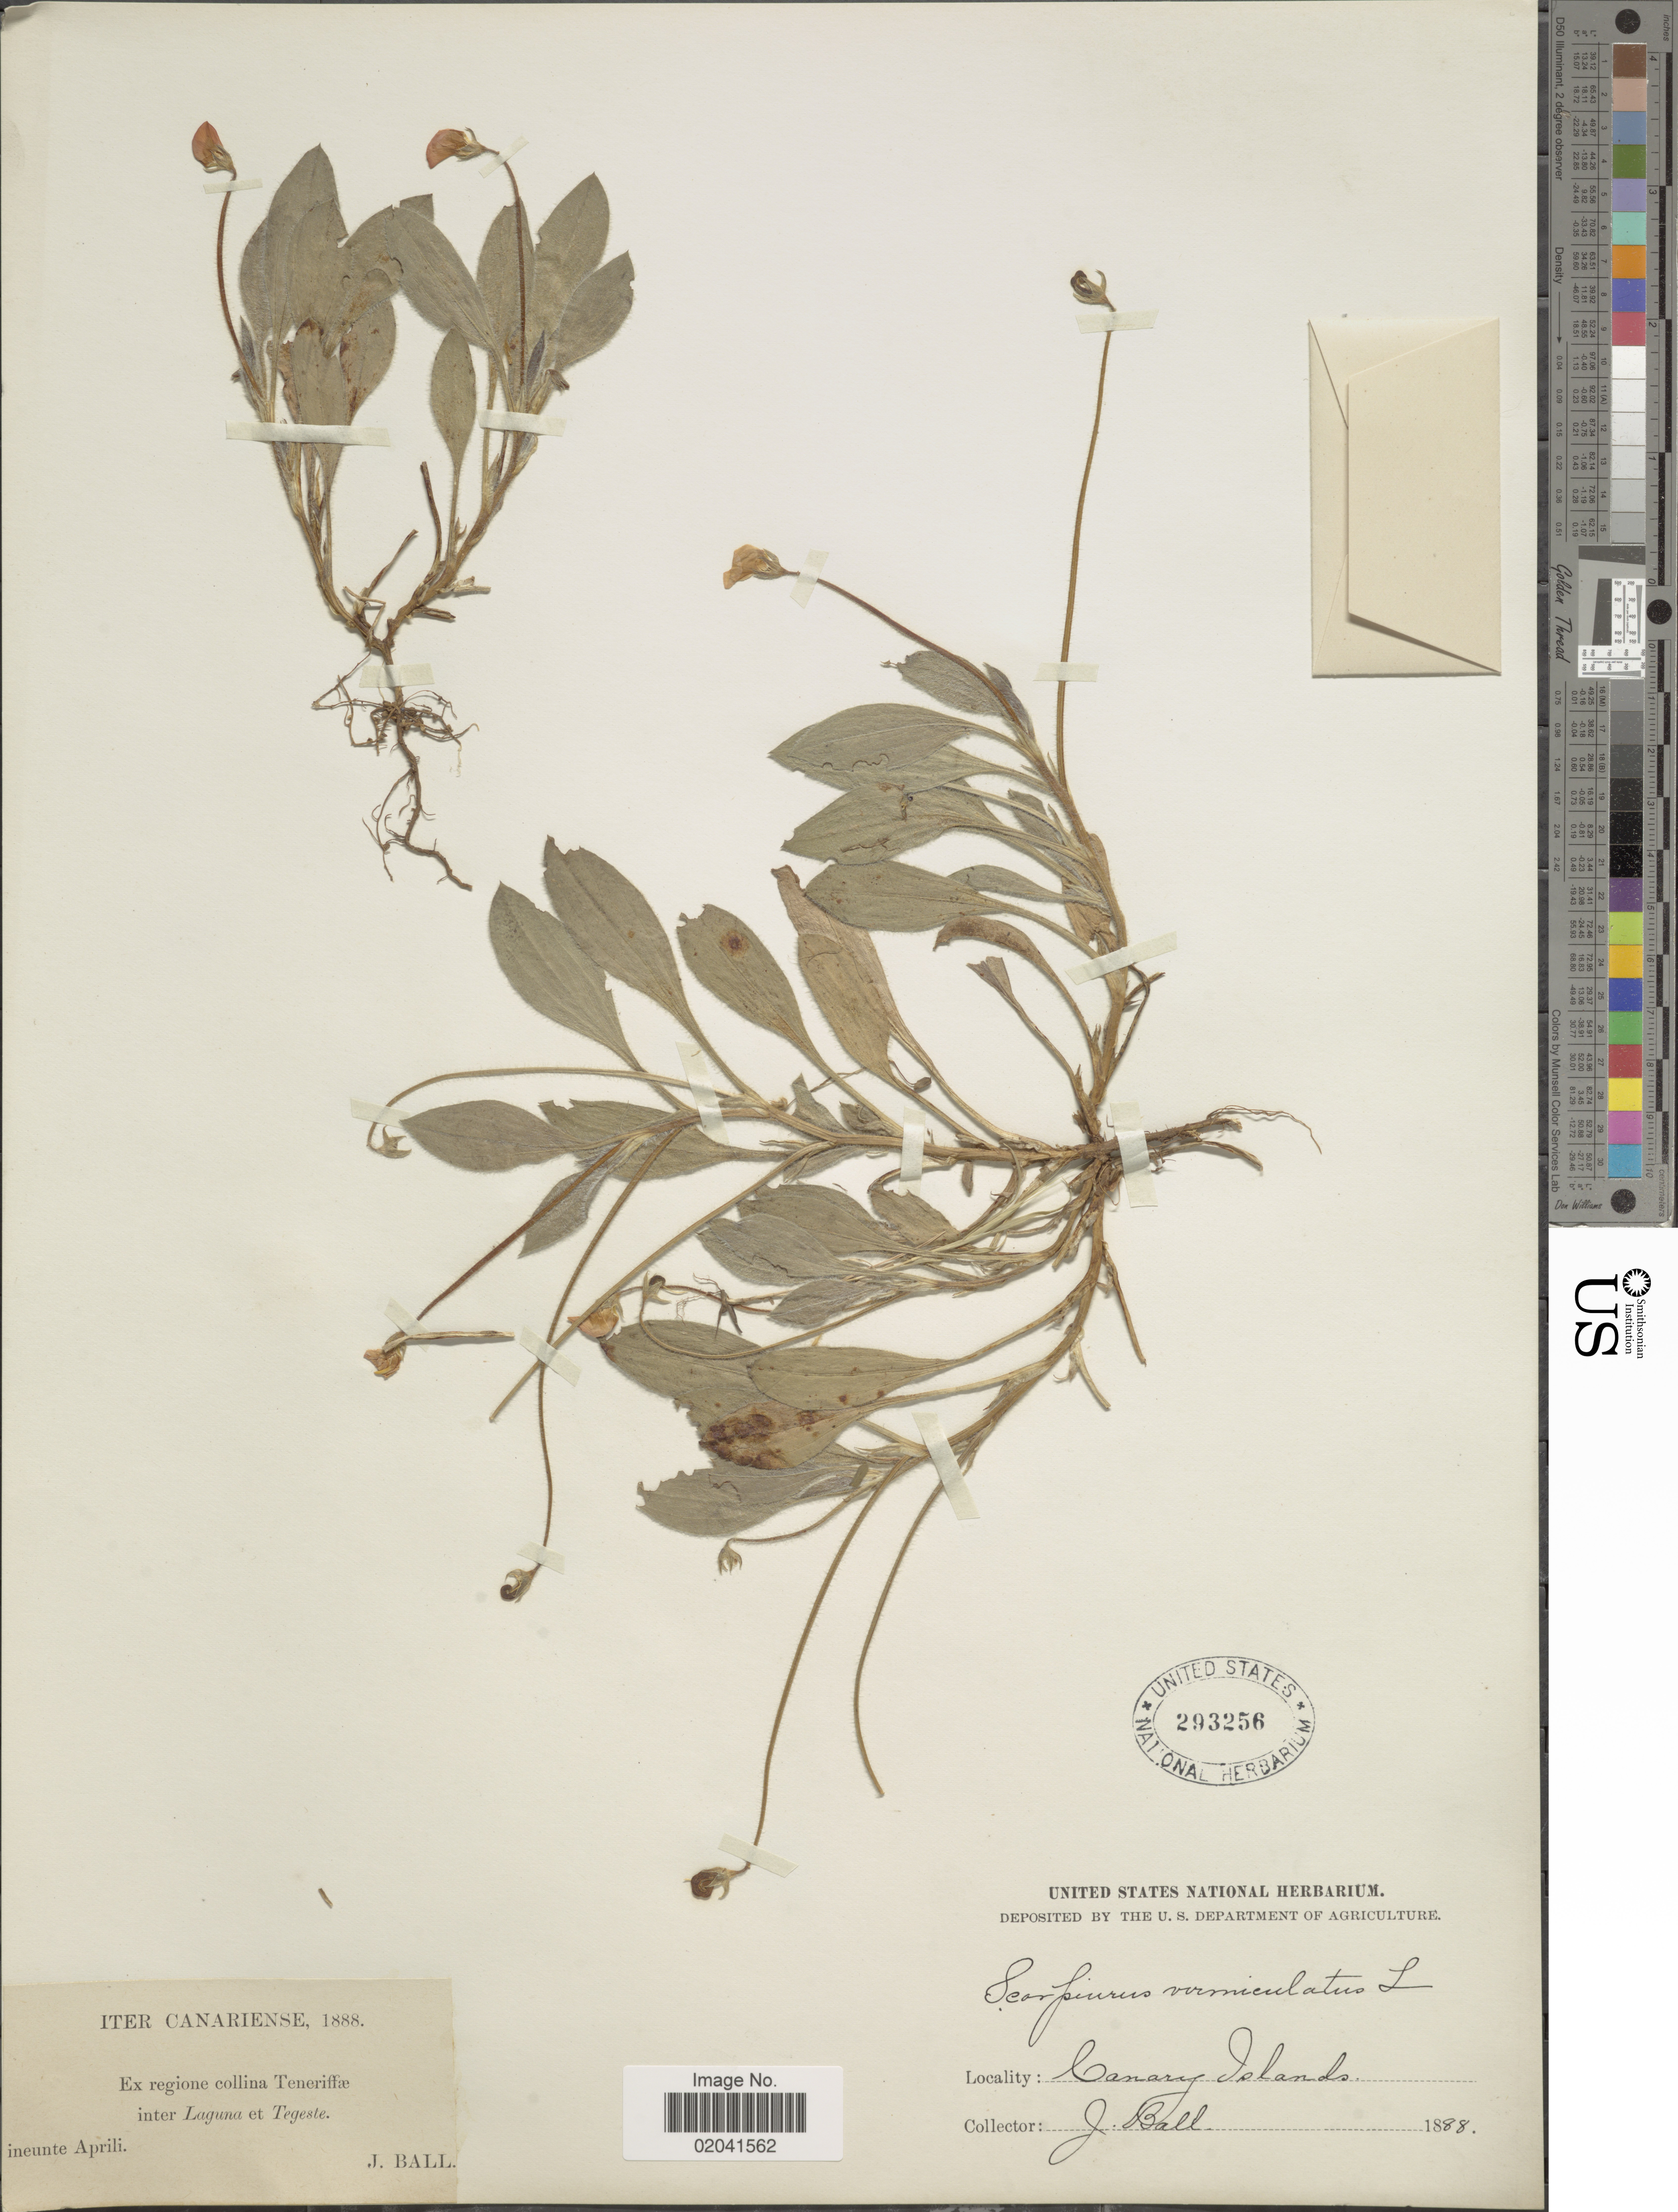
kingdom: Plantae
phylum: Tracheophyta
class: Magnoliopsida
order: Fabales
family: Fabaceae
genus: Scorpiurus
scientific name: Scorpiurus vermiculata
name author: L.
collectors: J. Ball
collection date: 1888-04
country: Spain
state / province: Canarias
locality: Canary Islands. Regione collina Teneriffae inter Laguna et Tegeste.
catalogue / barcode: US 293256